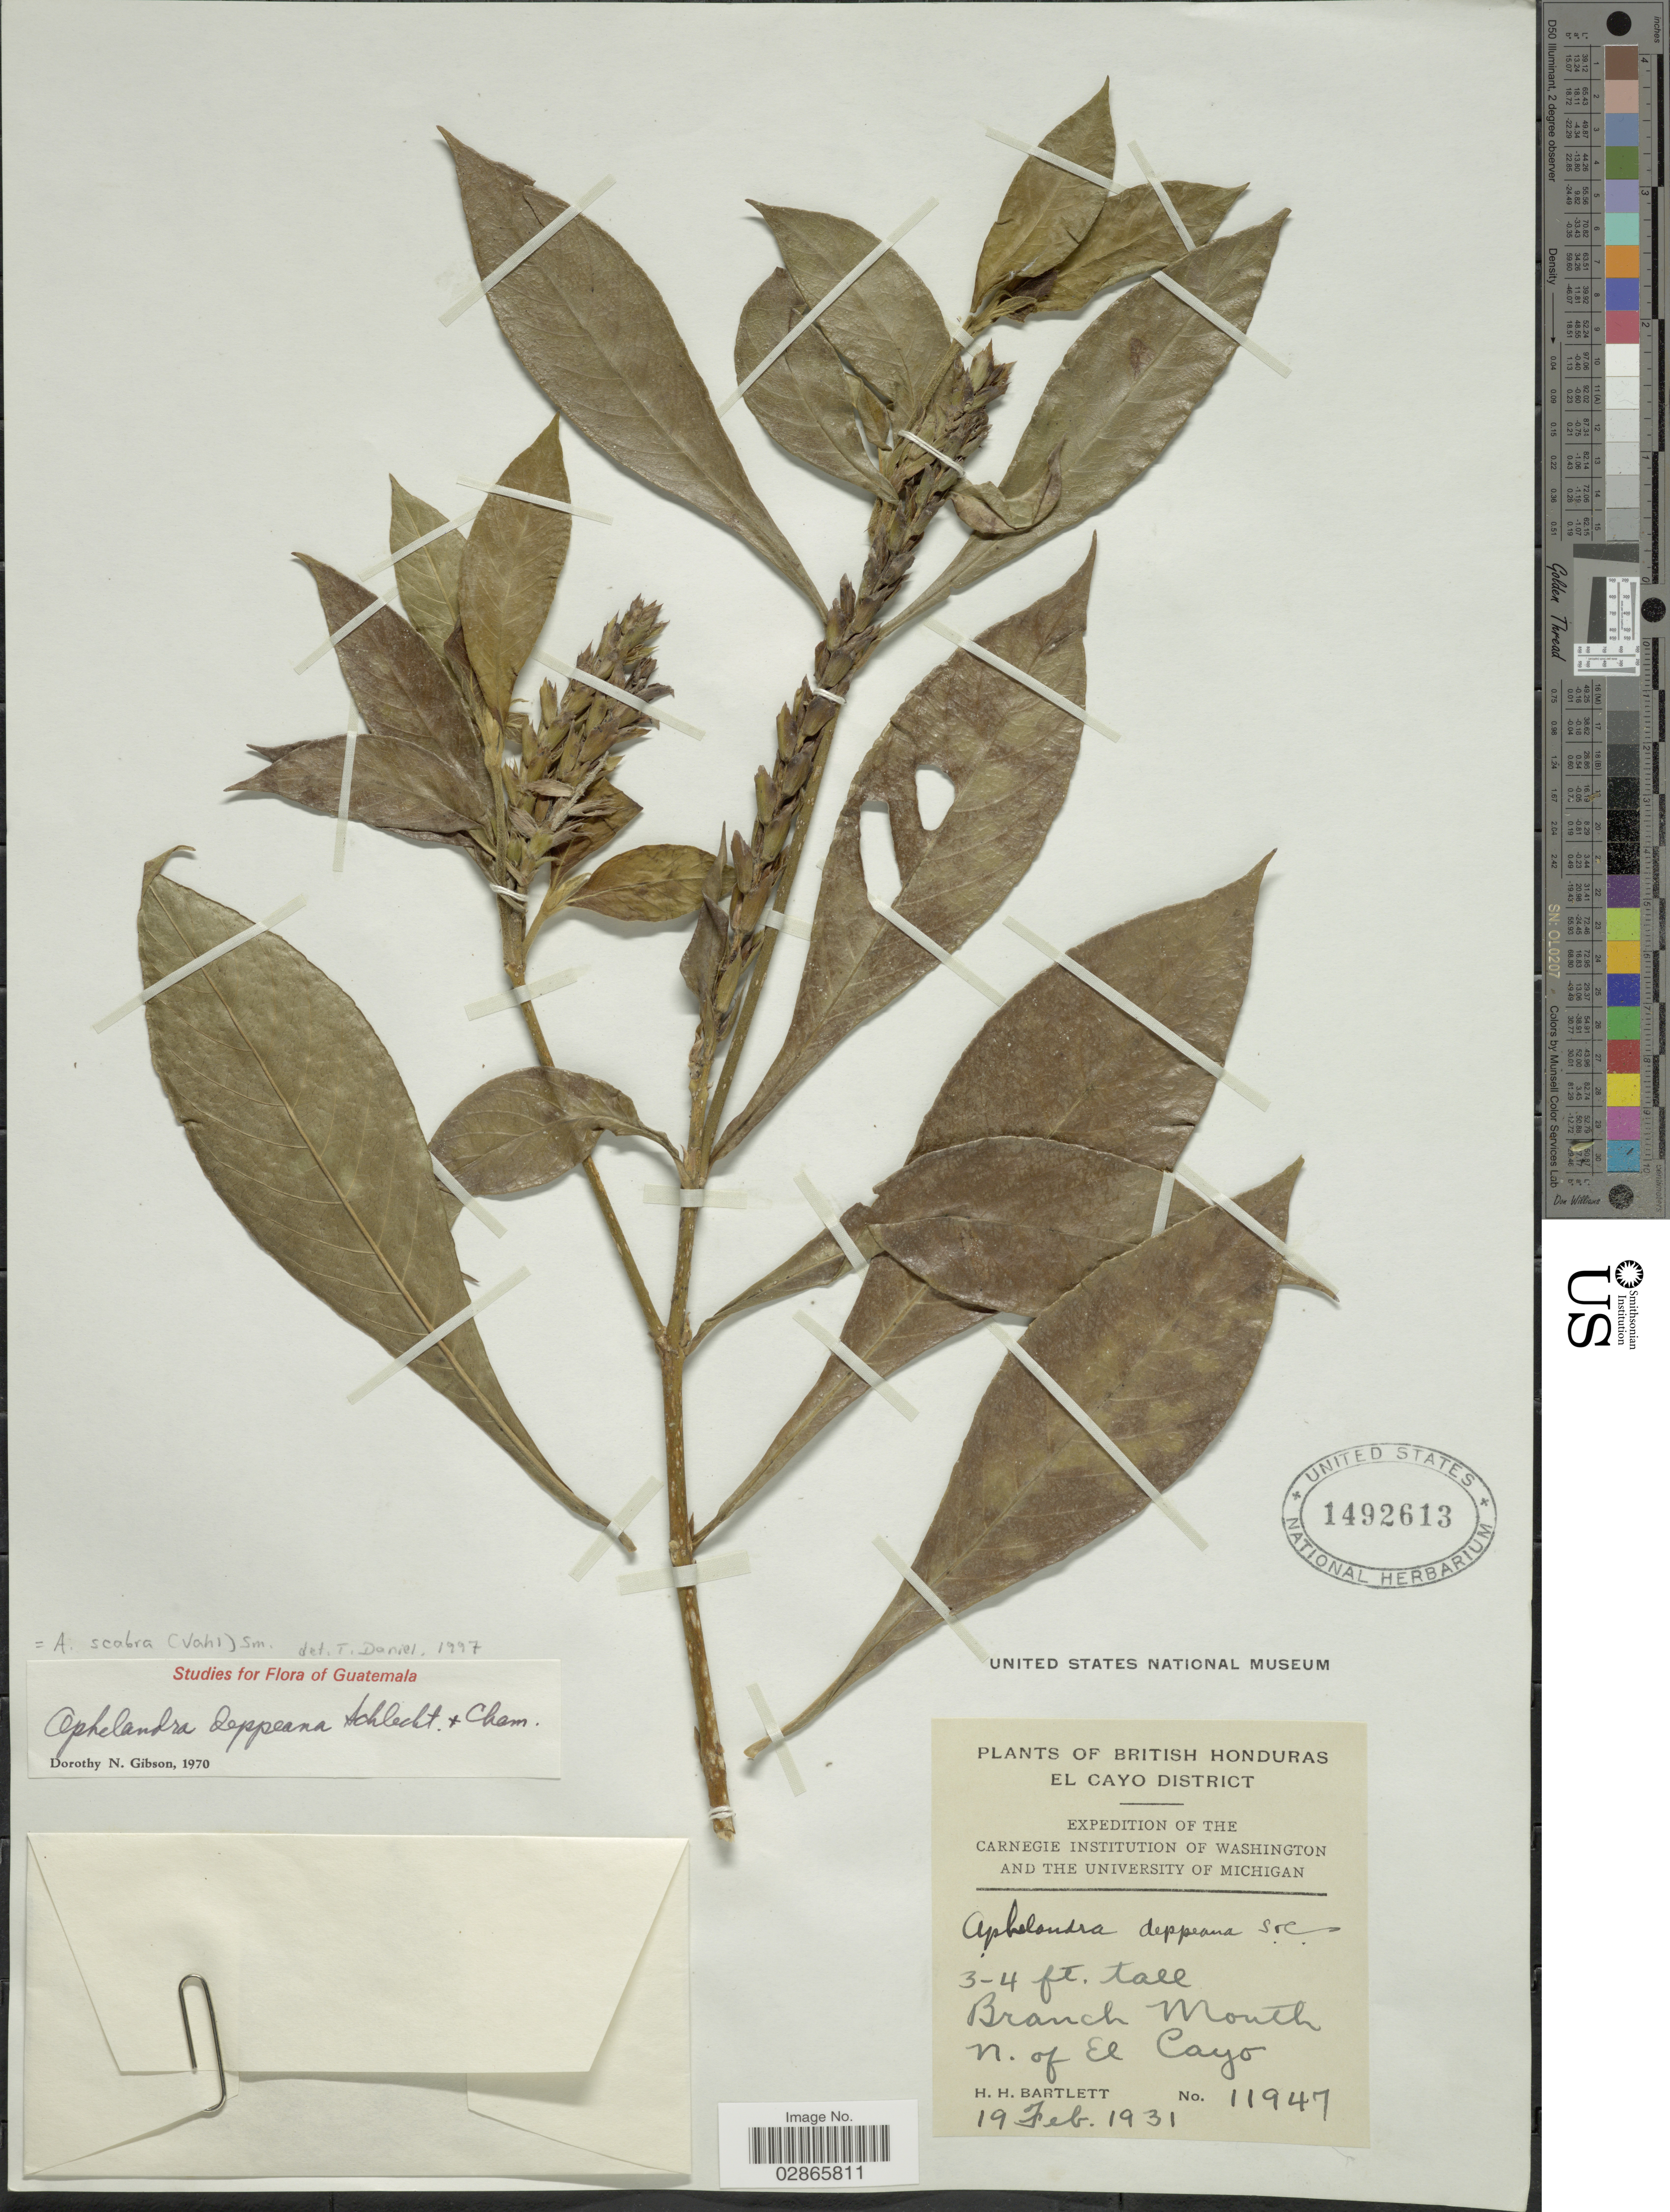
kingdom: Plantae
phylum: Tracheophyta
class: Magnoliopsida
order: Lamiales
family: Acanthaceae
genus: Aphelandra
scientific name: Aphelandra deppeana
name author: Schltdl. & Cham.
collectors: H. H. Bartlett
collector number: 11947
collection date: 1931-02-19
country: Belize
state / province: Cayo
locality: British Honduras. El Cayo District. Branch Mouth. N. of El Cayo.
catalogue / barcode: US 1492613